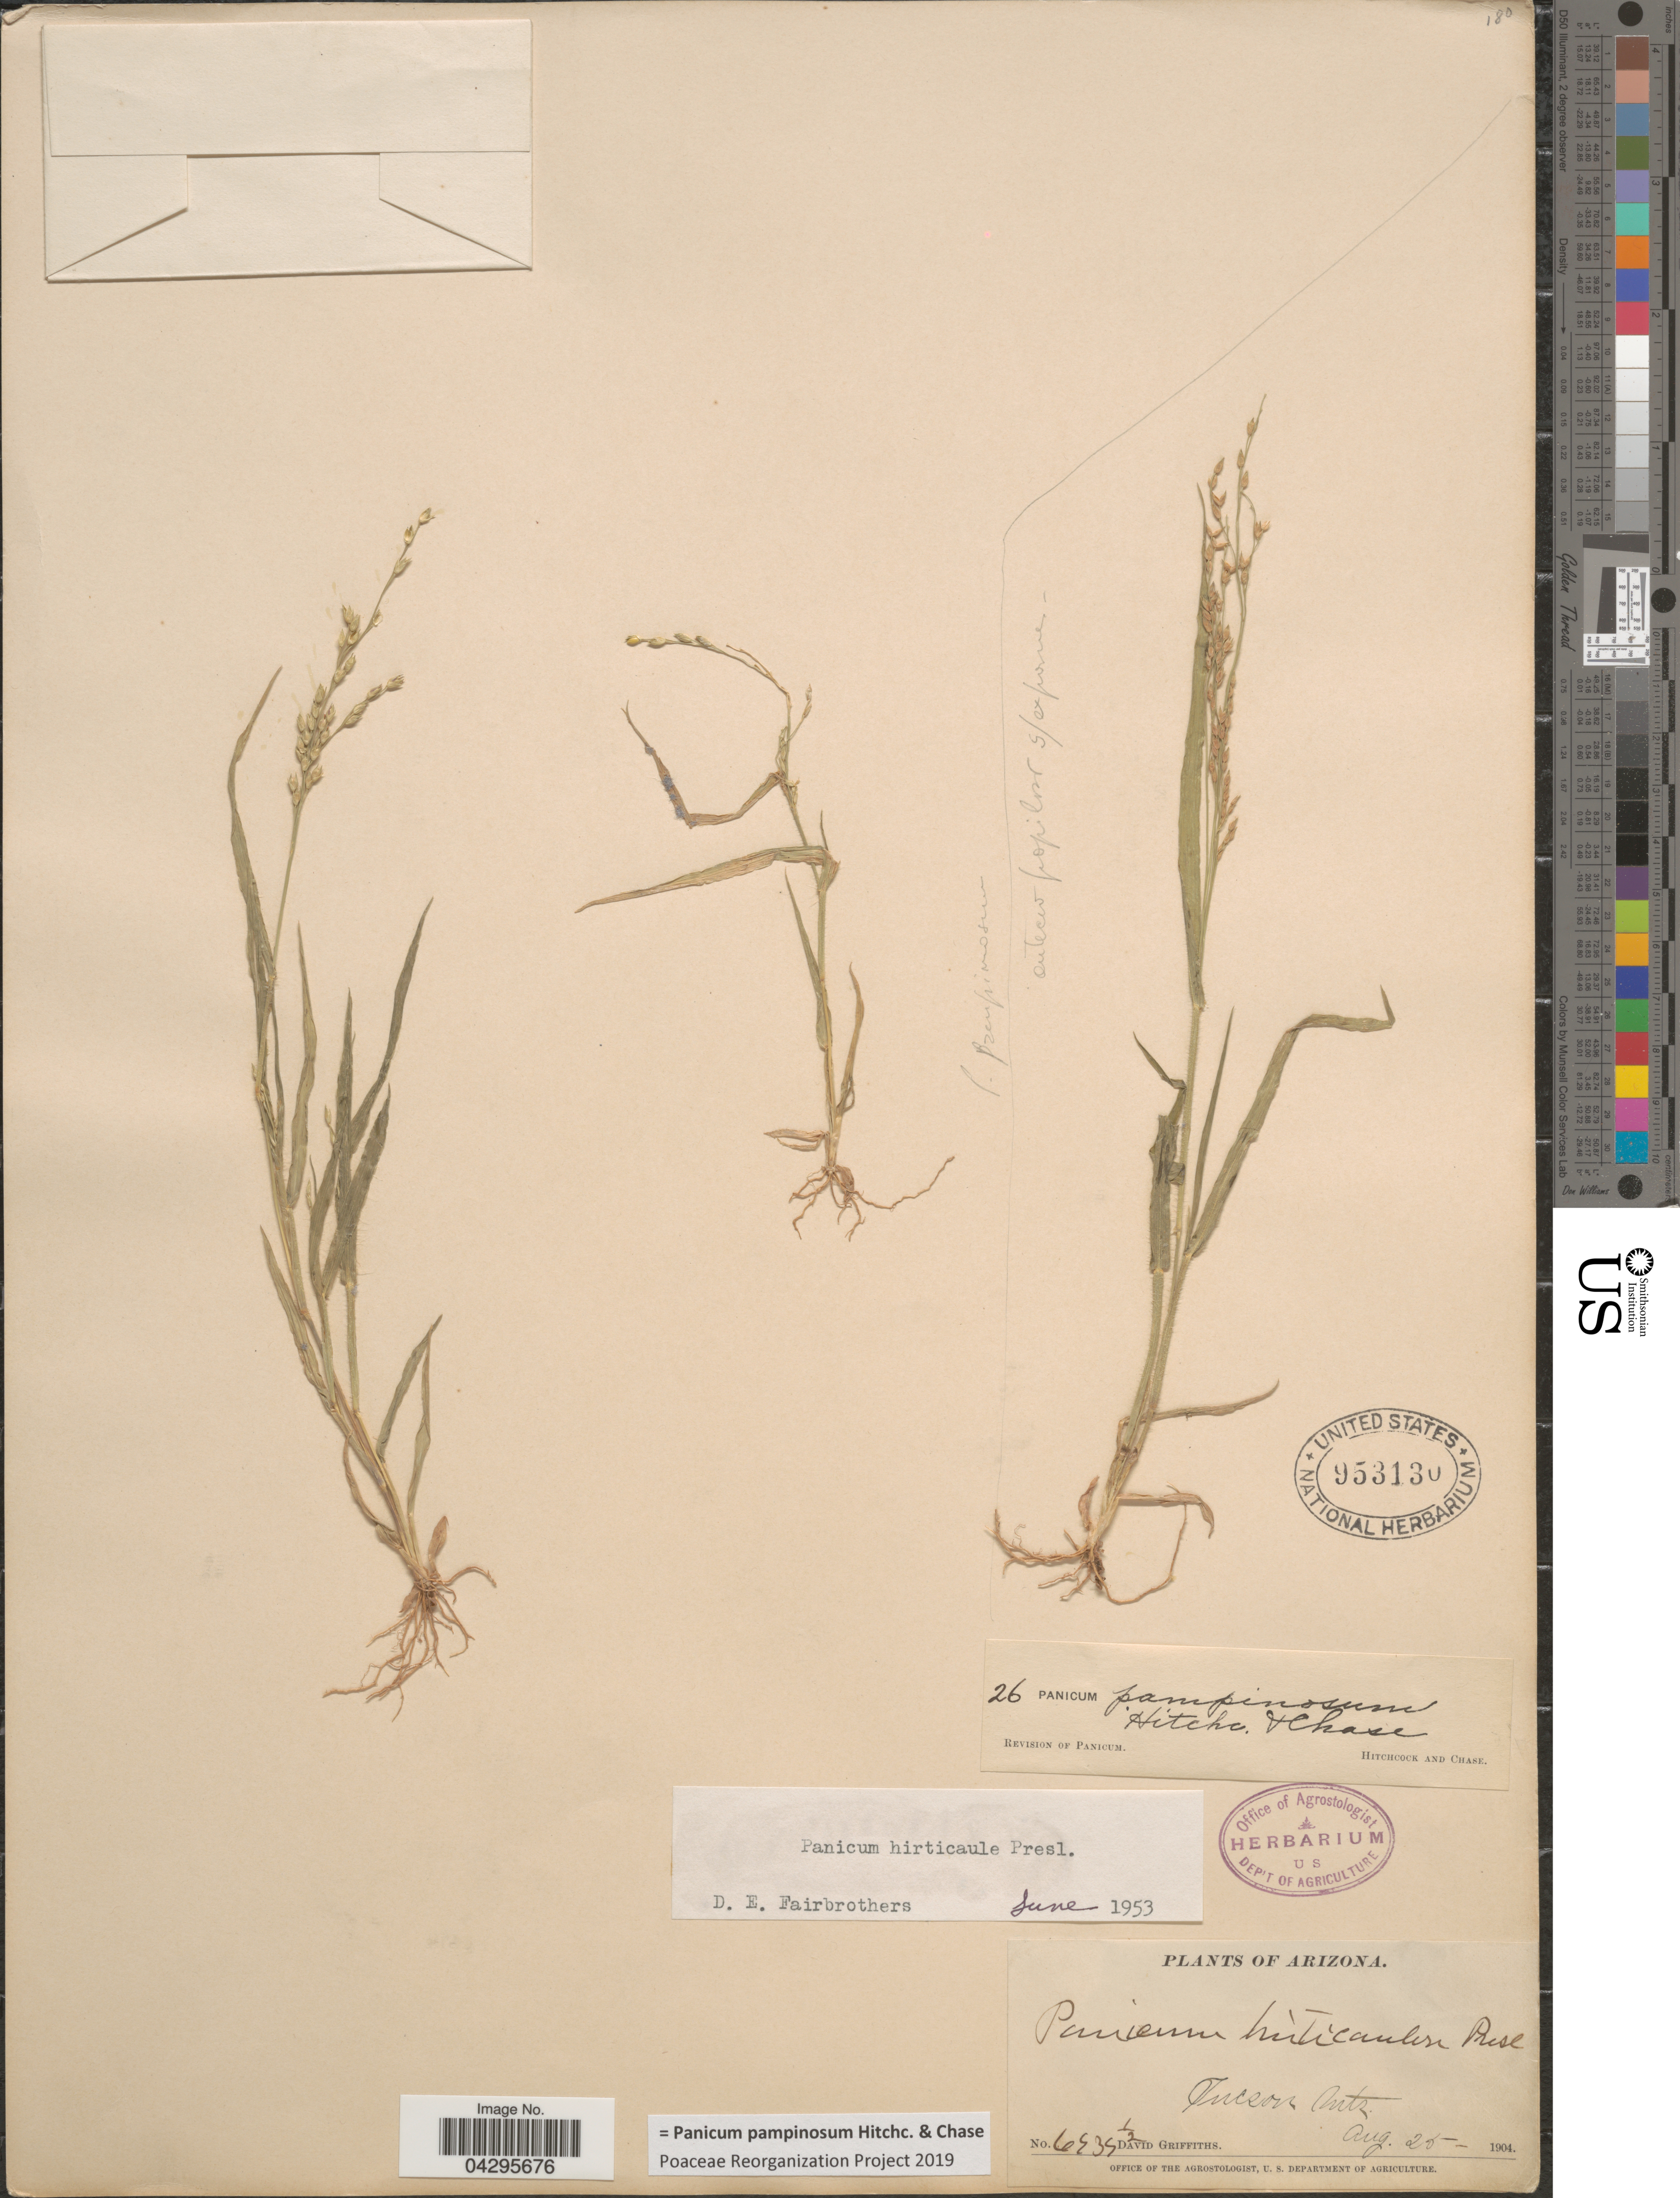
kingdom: Plantae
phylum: Tracheophyta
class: Liliopsida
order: Poales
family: Poaceae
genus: Panicum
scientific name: Panicum pampinosum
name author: Hitchc. & Chase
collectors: D. Griffiths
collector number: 6434½*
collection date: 1904-08-25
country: United States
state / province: Arizona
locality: Tucson Mts.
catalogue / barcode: US 953130